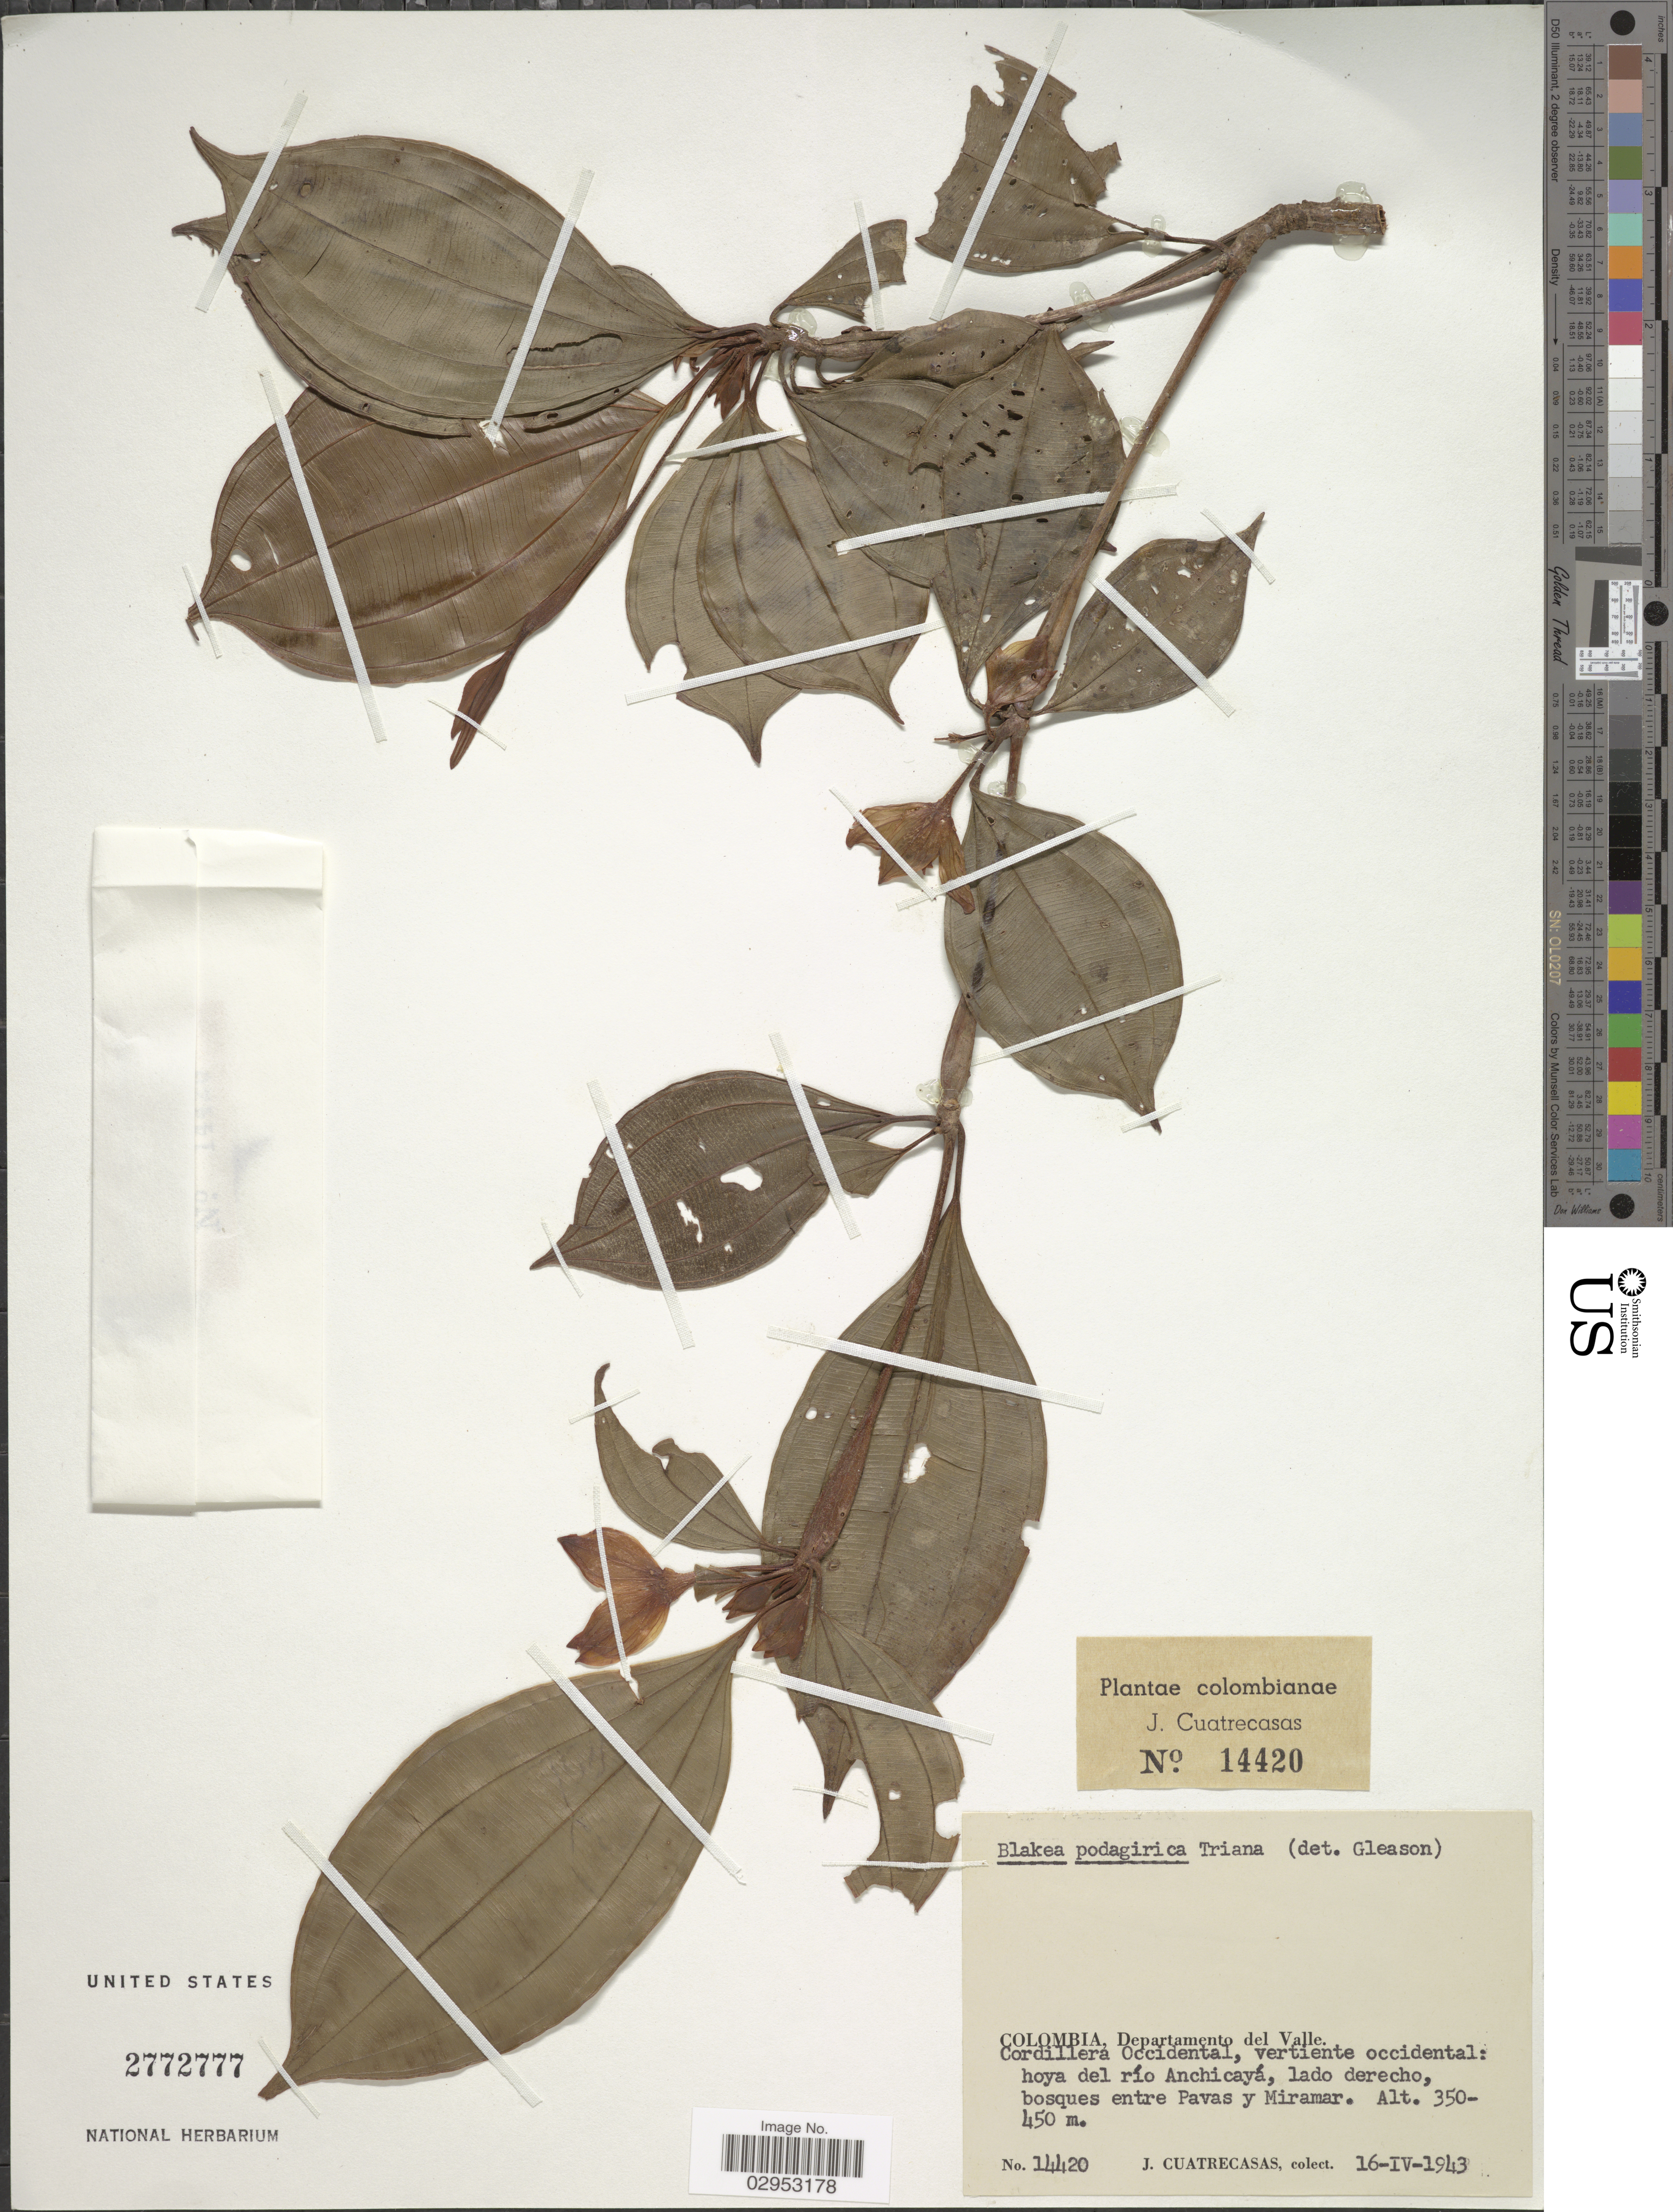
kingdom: Plantae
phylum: Tracheophyta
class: Magnoliopsida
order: Myrtales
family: Melastomataceae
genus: Blakea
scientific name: Blakea podagrica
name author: Triana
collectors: J. Cuatrecasas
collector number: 14420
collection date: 1943-04-16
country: Colombia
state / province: Valle del Cauca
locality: Departamento del Valle. Cordillera Occidental, vertiente occidental: hoya del río Anchicayá, lado derecho, bosques entre Pavas y Miramar.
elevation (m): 350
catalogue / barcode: US 2772777